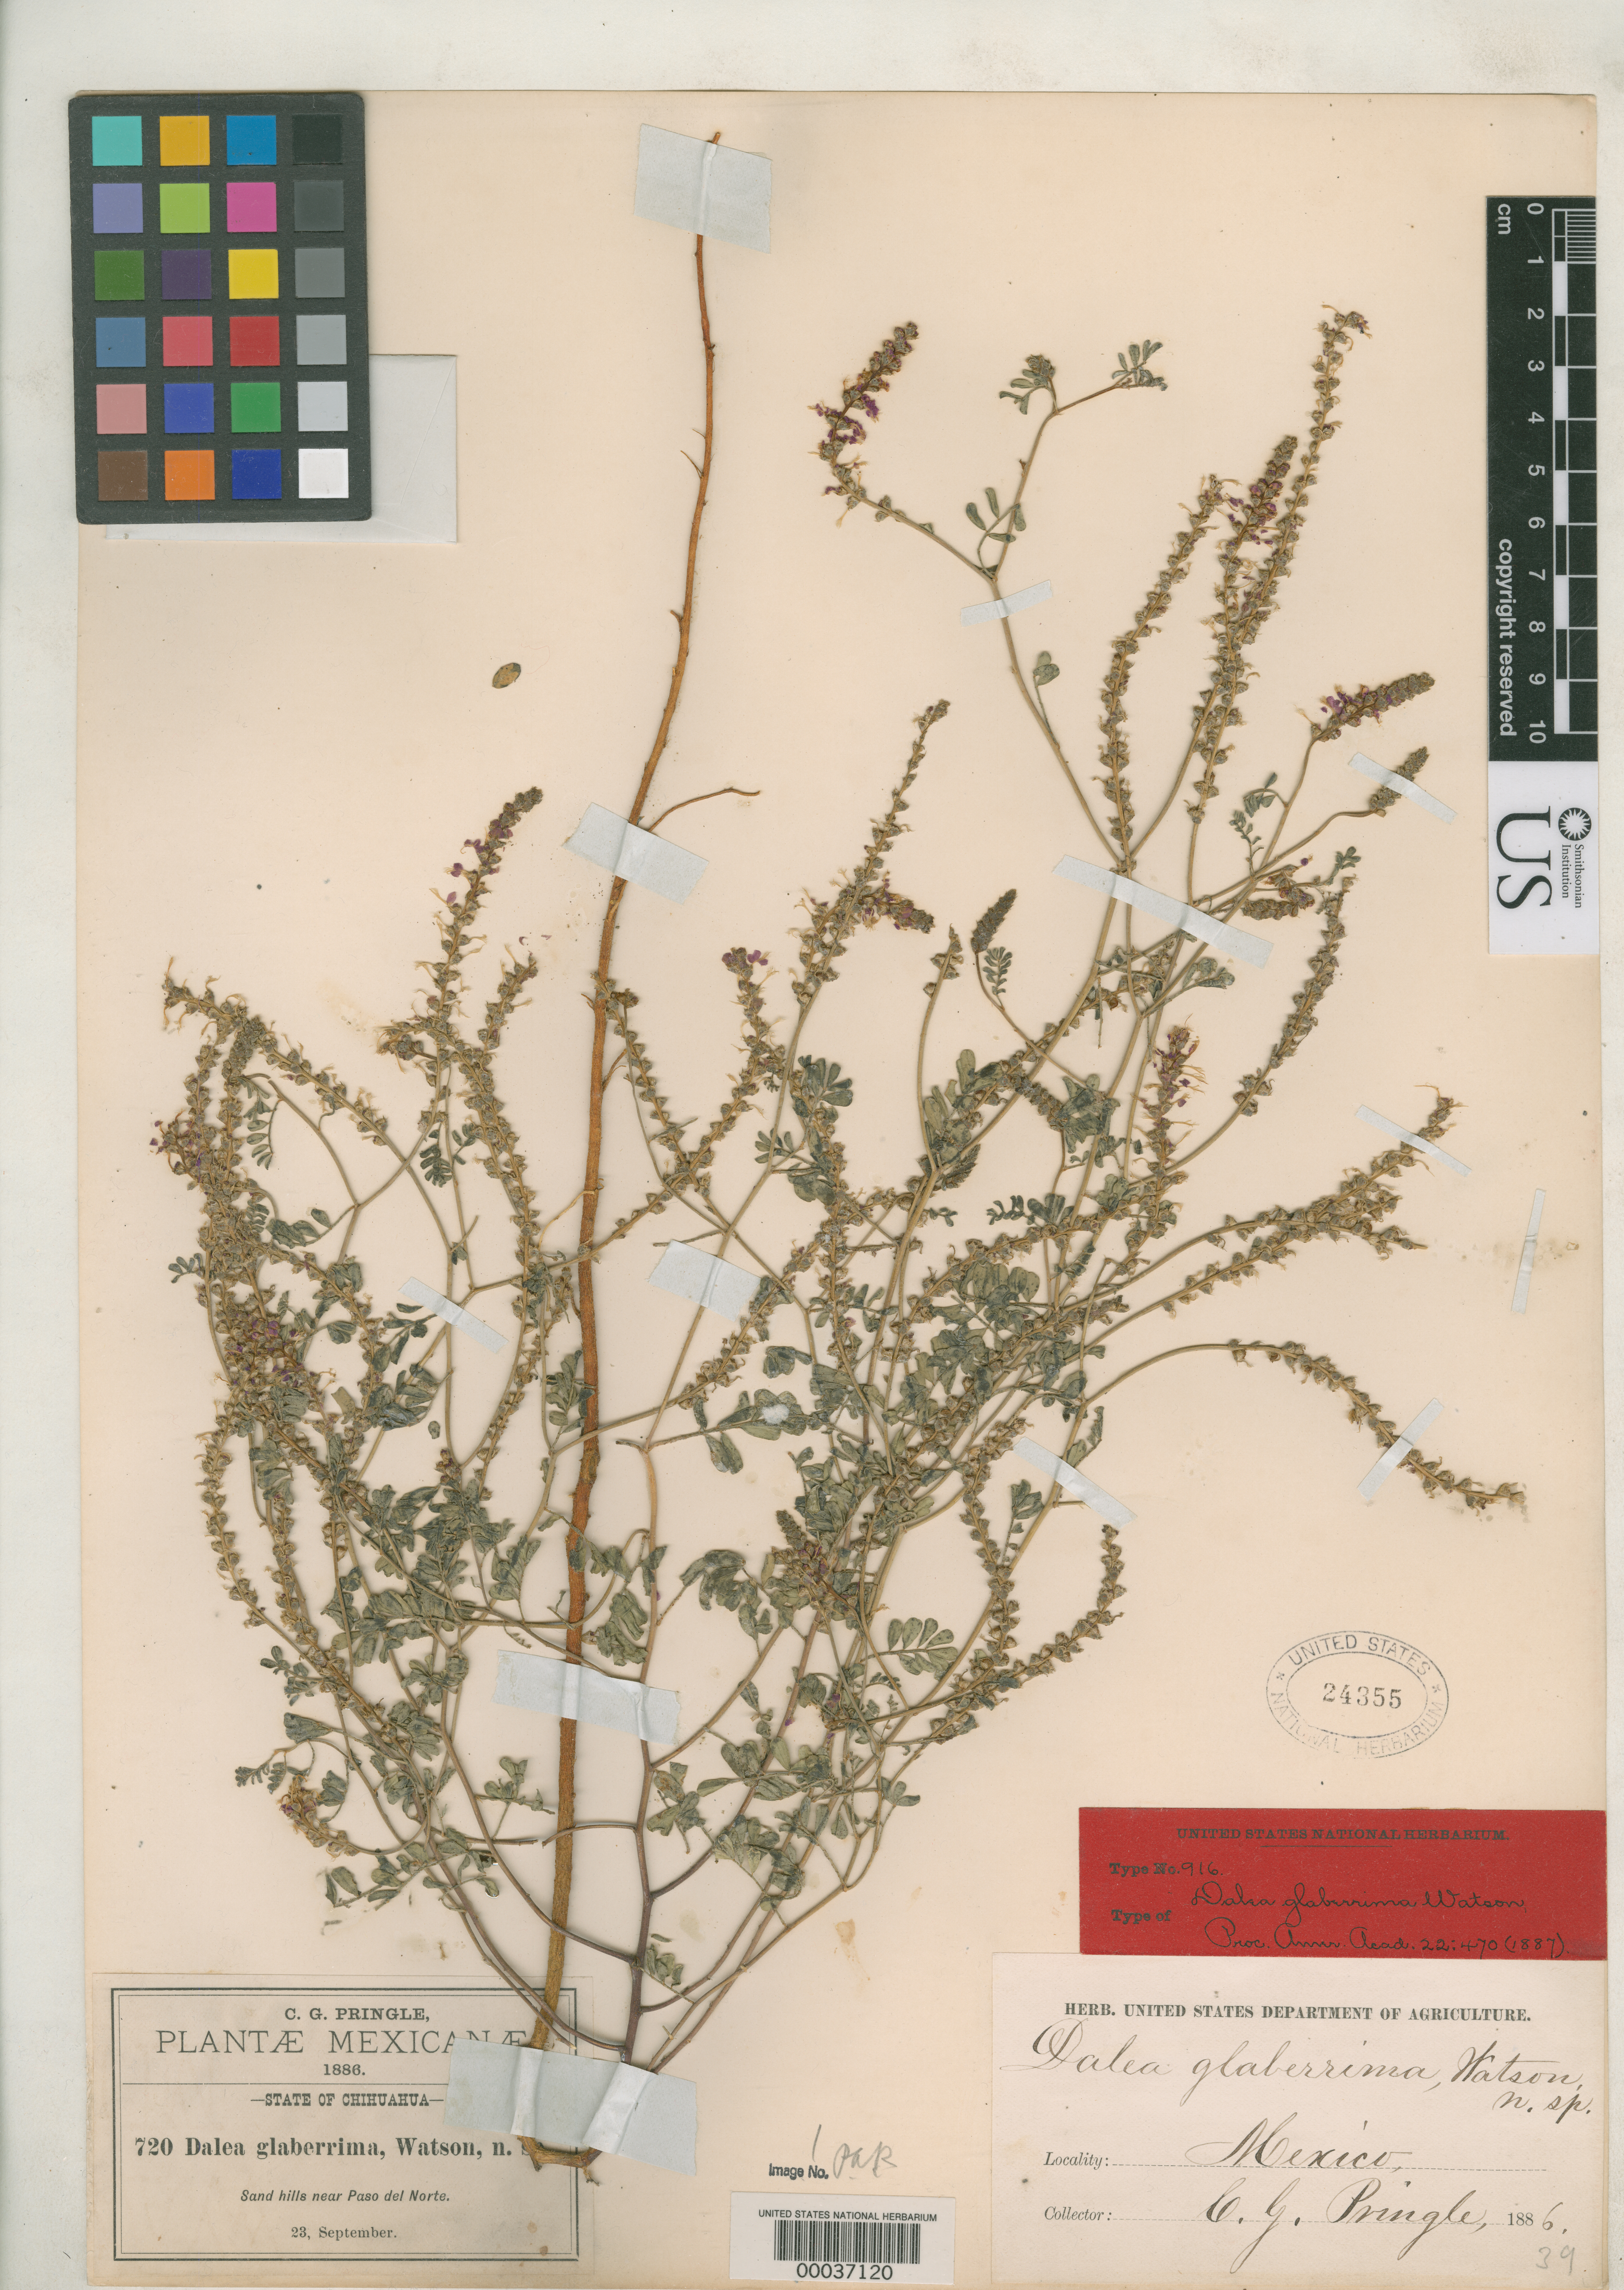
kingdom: Plantae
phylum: Tracheophyta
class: Magnoliopsida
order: Fabales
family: Fabaceae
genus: Dalea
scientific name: Dalea glaberrima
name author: S. Watson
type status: Isotype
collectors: C. G. Pringle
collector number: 720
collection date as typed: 23 Sep 1886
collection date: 1886-09-23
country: Mexico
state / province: Chihuahua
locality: South of Paso del Norte.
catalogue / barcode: US 24479